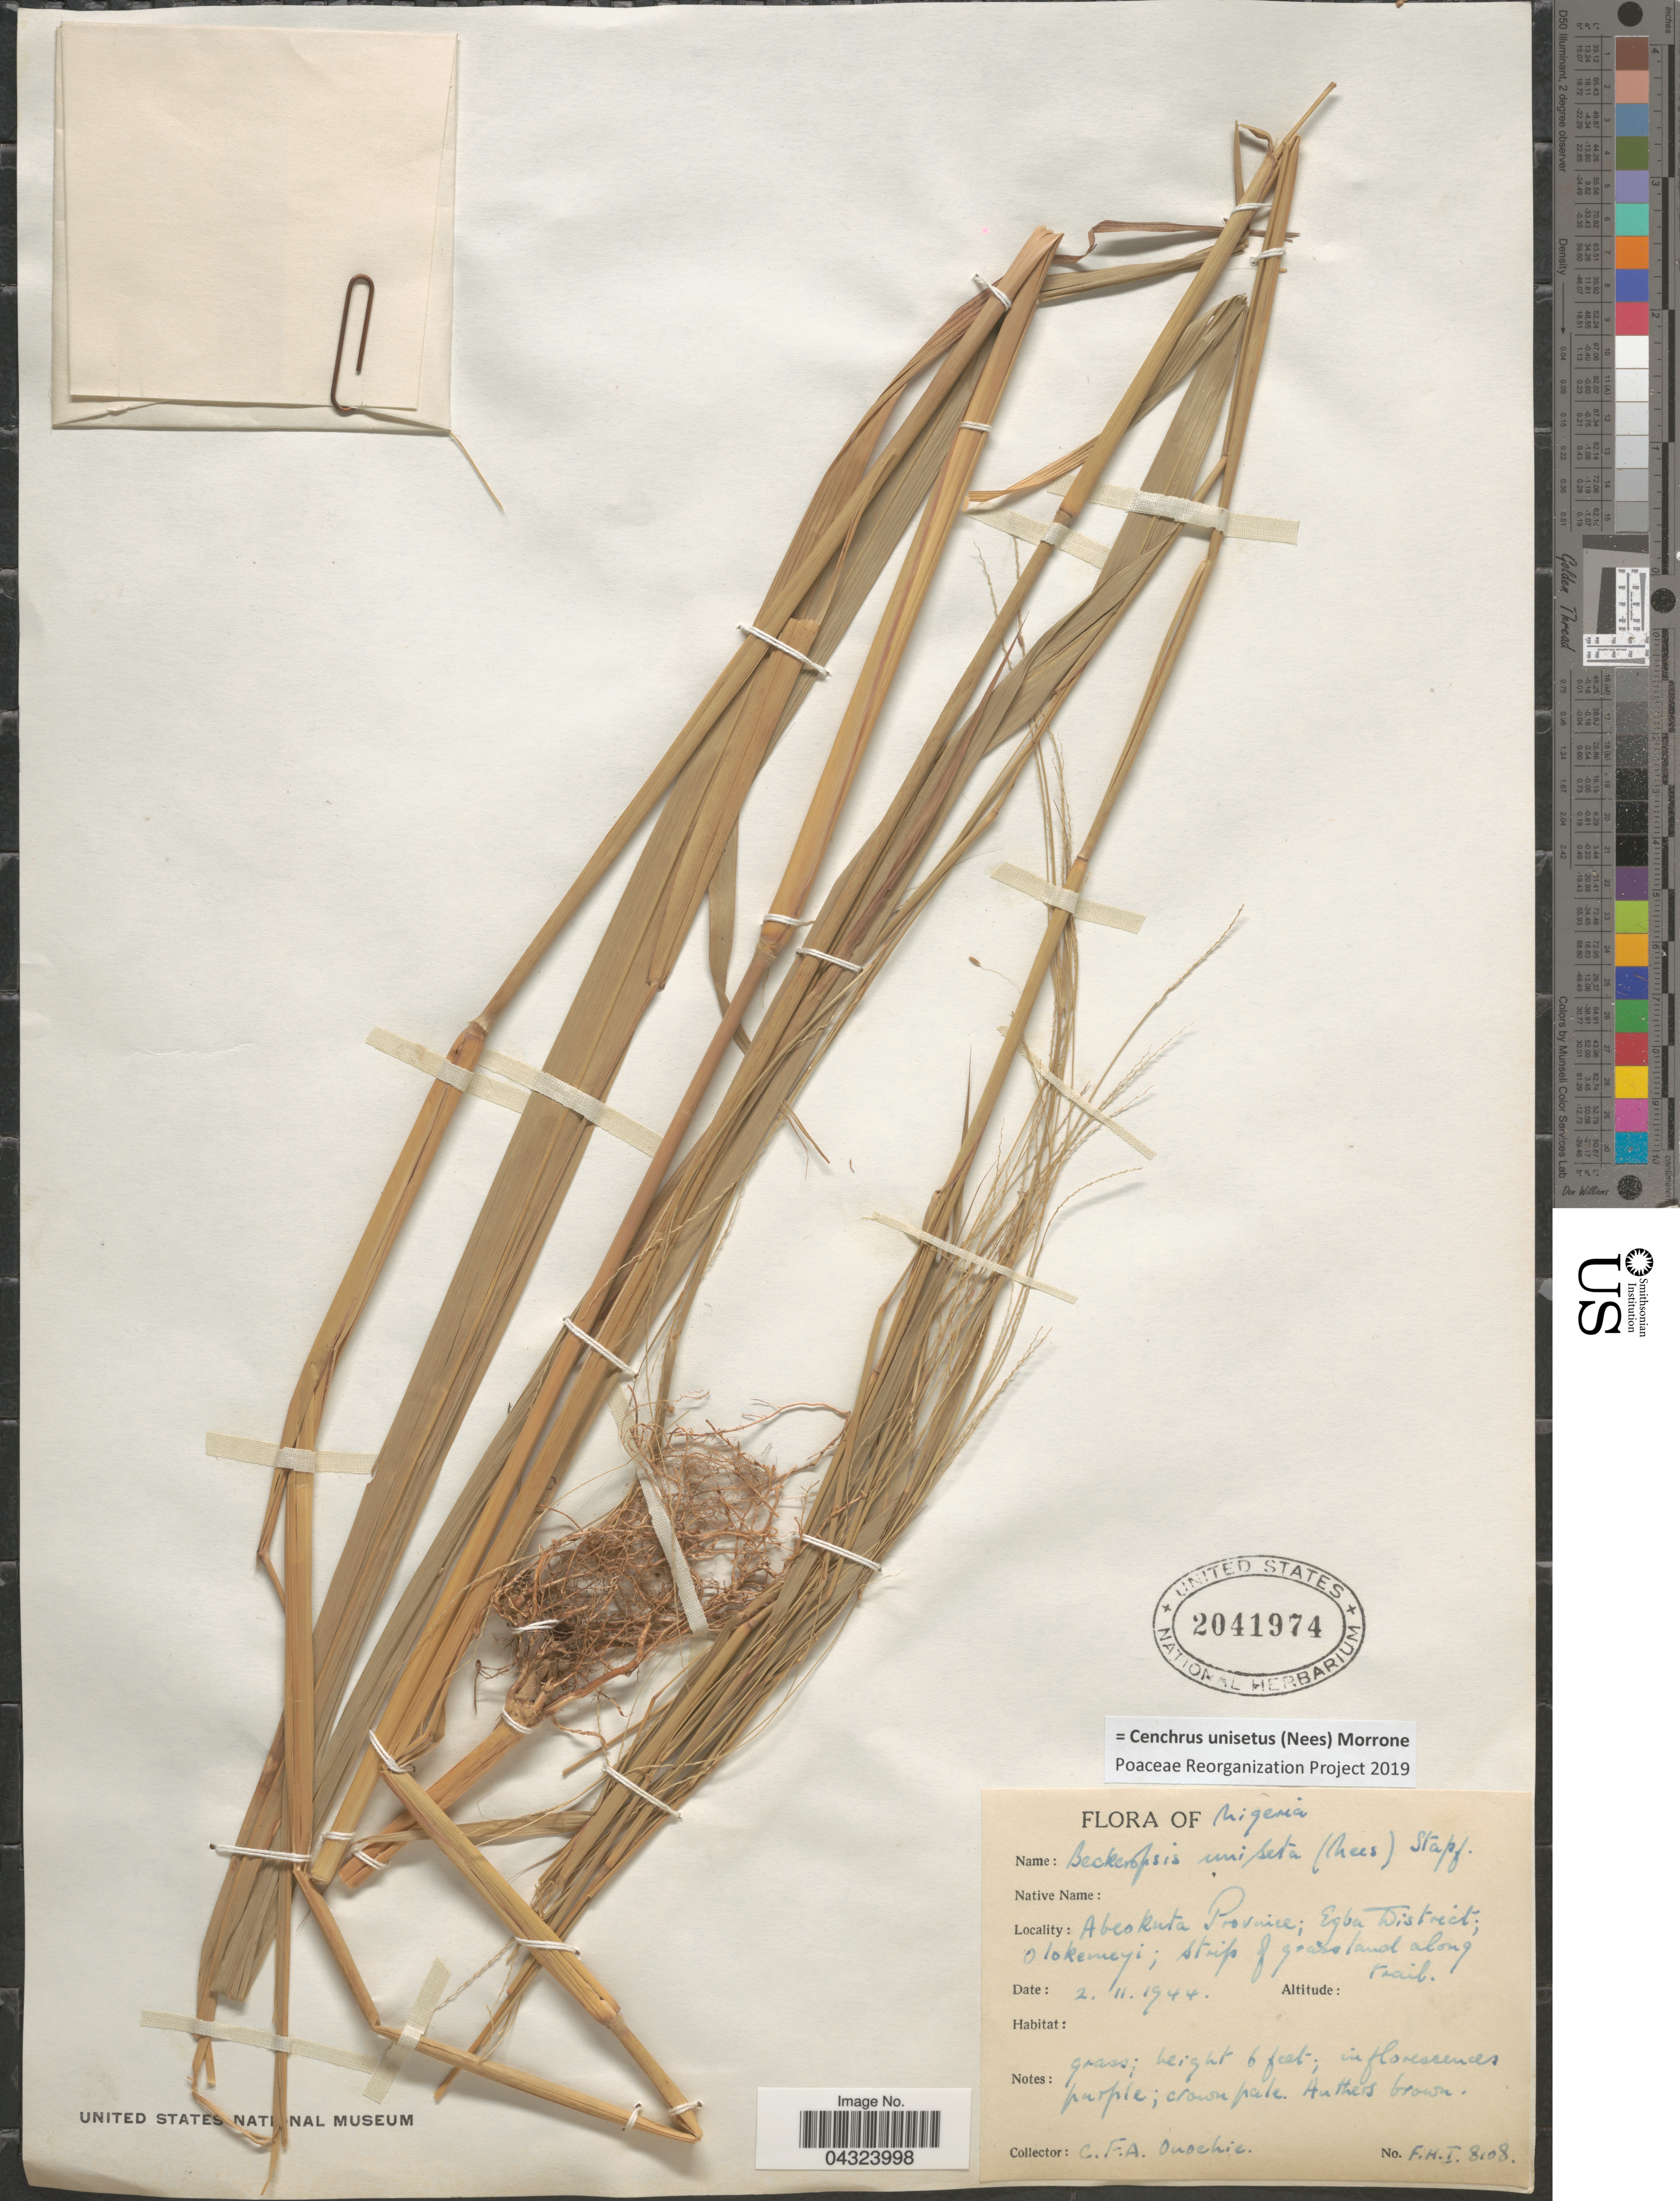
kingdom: Plantae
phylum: Tracheophyta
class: Liliopsida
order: Poales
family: Poaceae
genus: Cenchrus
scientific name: Cenchrus unisetus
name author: (Nees) Morrone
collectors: C. Onochie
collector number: F.H.I.8108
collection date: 1944-11-02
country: Nigeria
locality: Abeokuta Province; Egba District; Olokemeyi; strip of grassland along trail.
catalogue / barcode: US 2041974